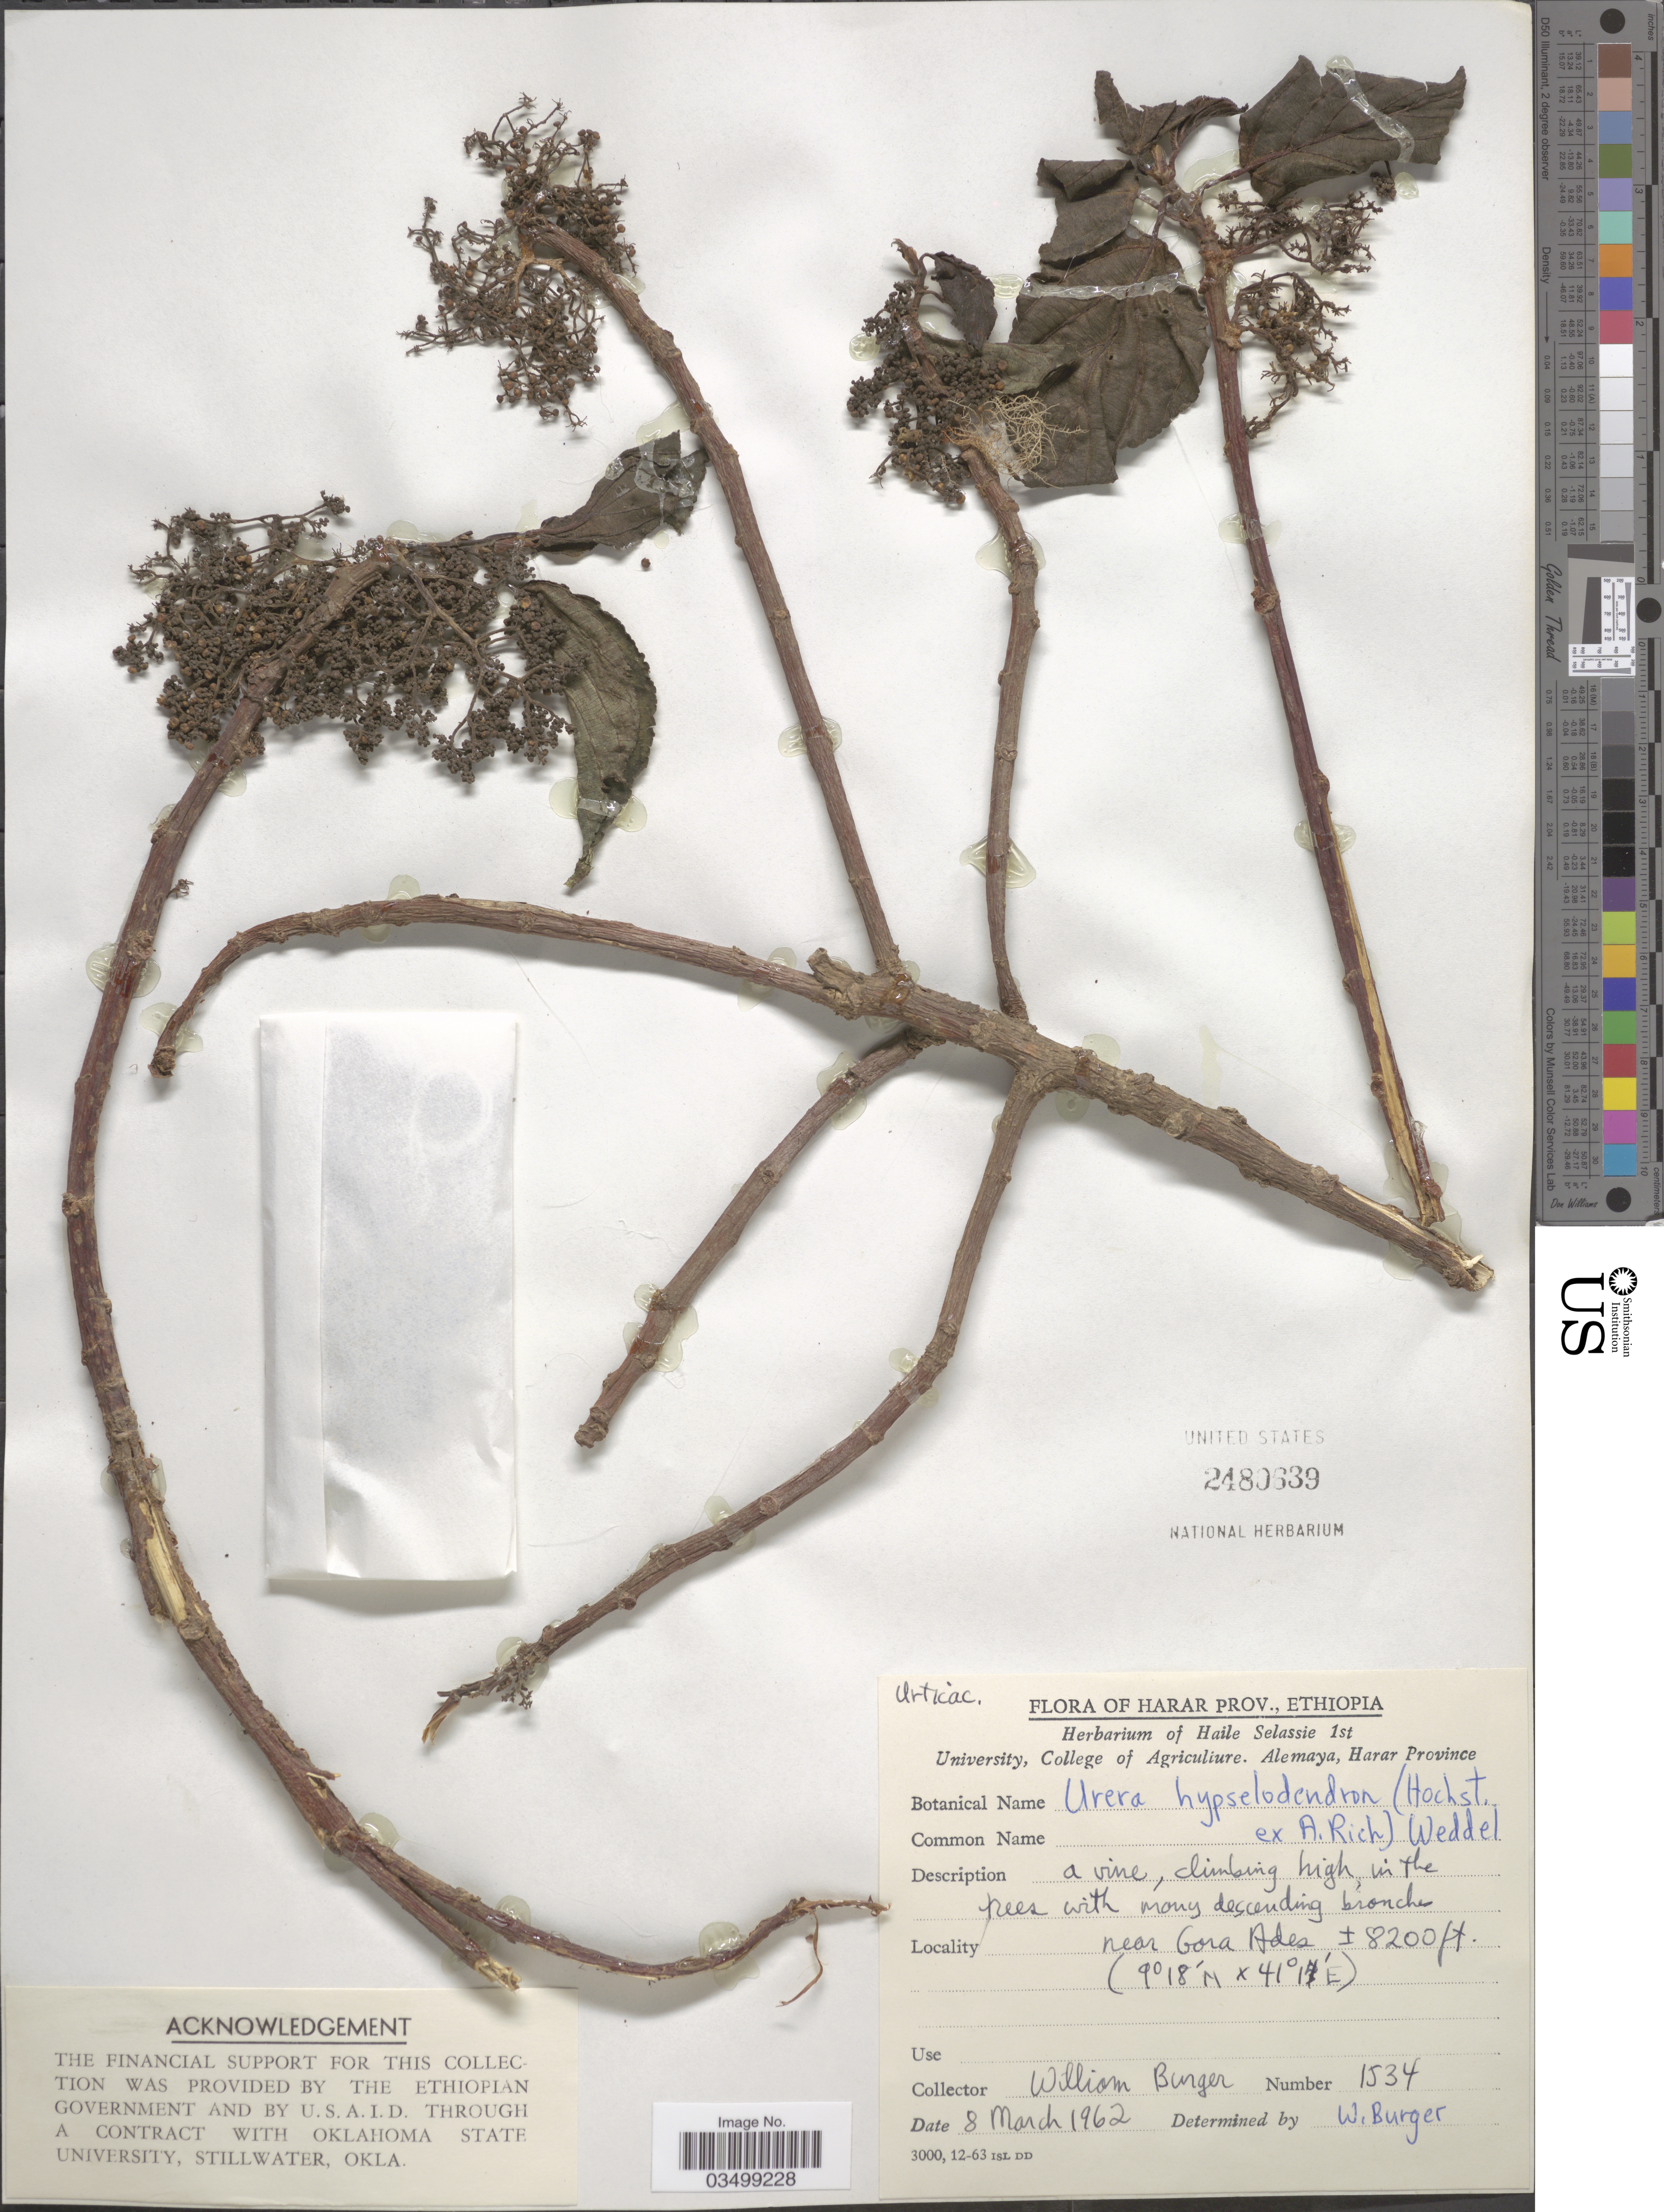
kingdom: Plantae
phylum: Tracheophyta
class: Magnoliopsida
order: Rosales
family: Urticaceae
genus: Scepocarpus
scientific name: Scepocarpus hypselodendron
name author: (Hochst. ex A. Rich.) T. Wells & A. K. Monro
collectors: W. Burger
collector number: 1534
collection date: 1962-03-08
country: Ethiopia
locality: Harar Prov. Near Gora Ades.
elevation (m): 2499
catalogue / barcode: US 2480639